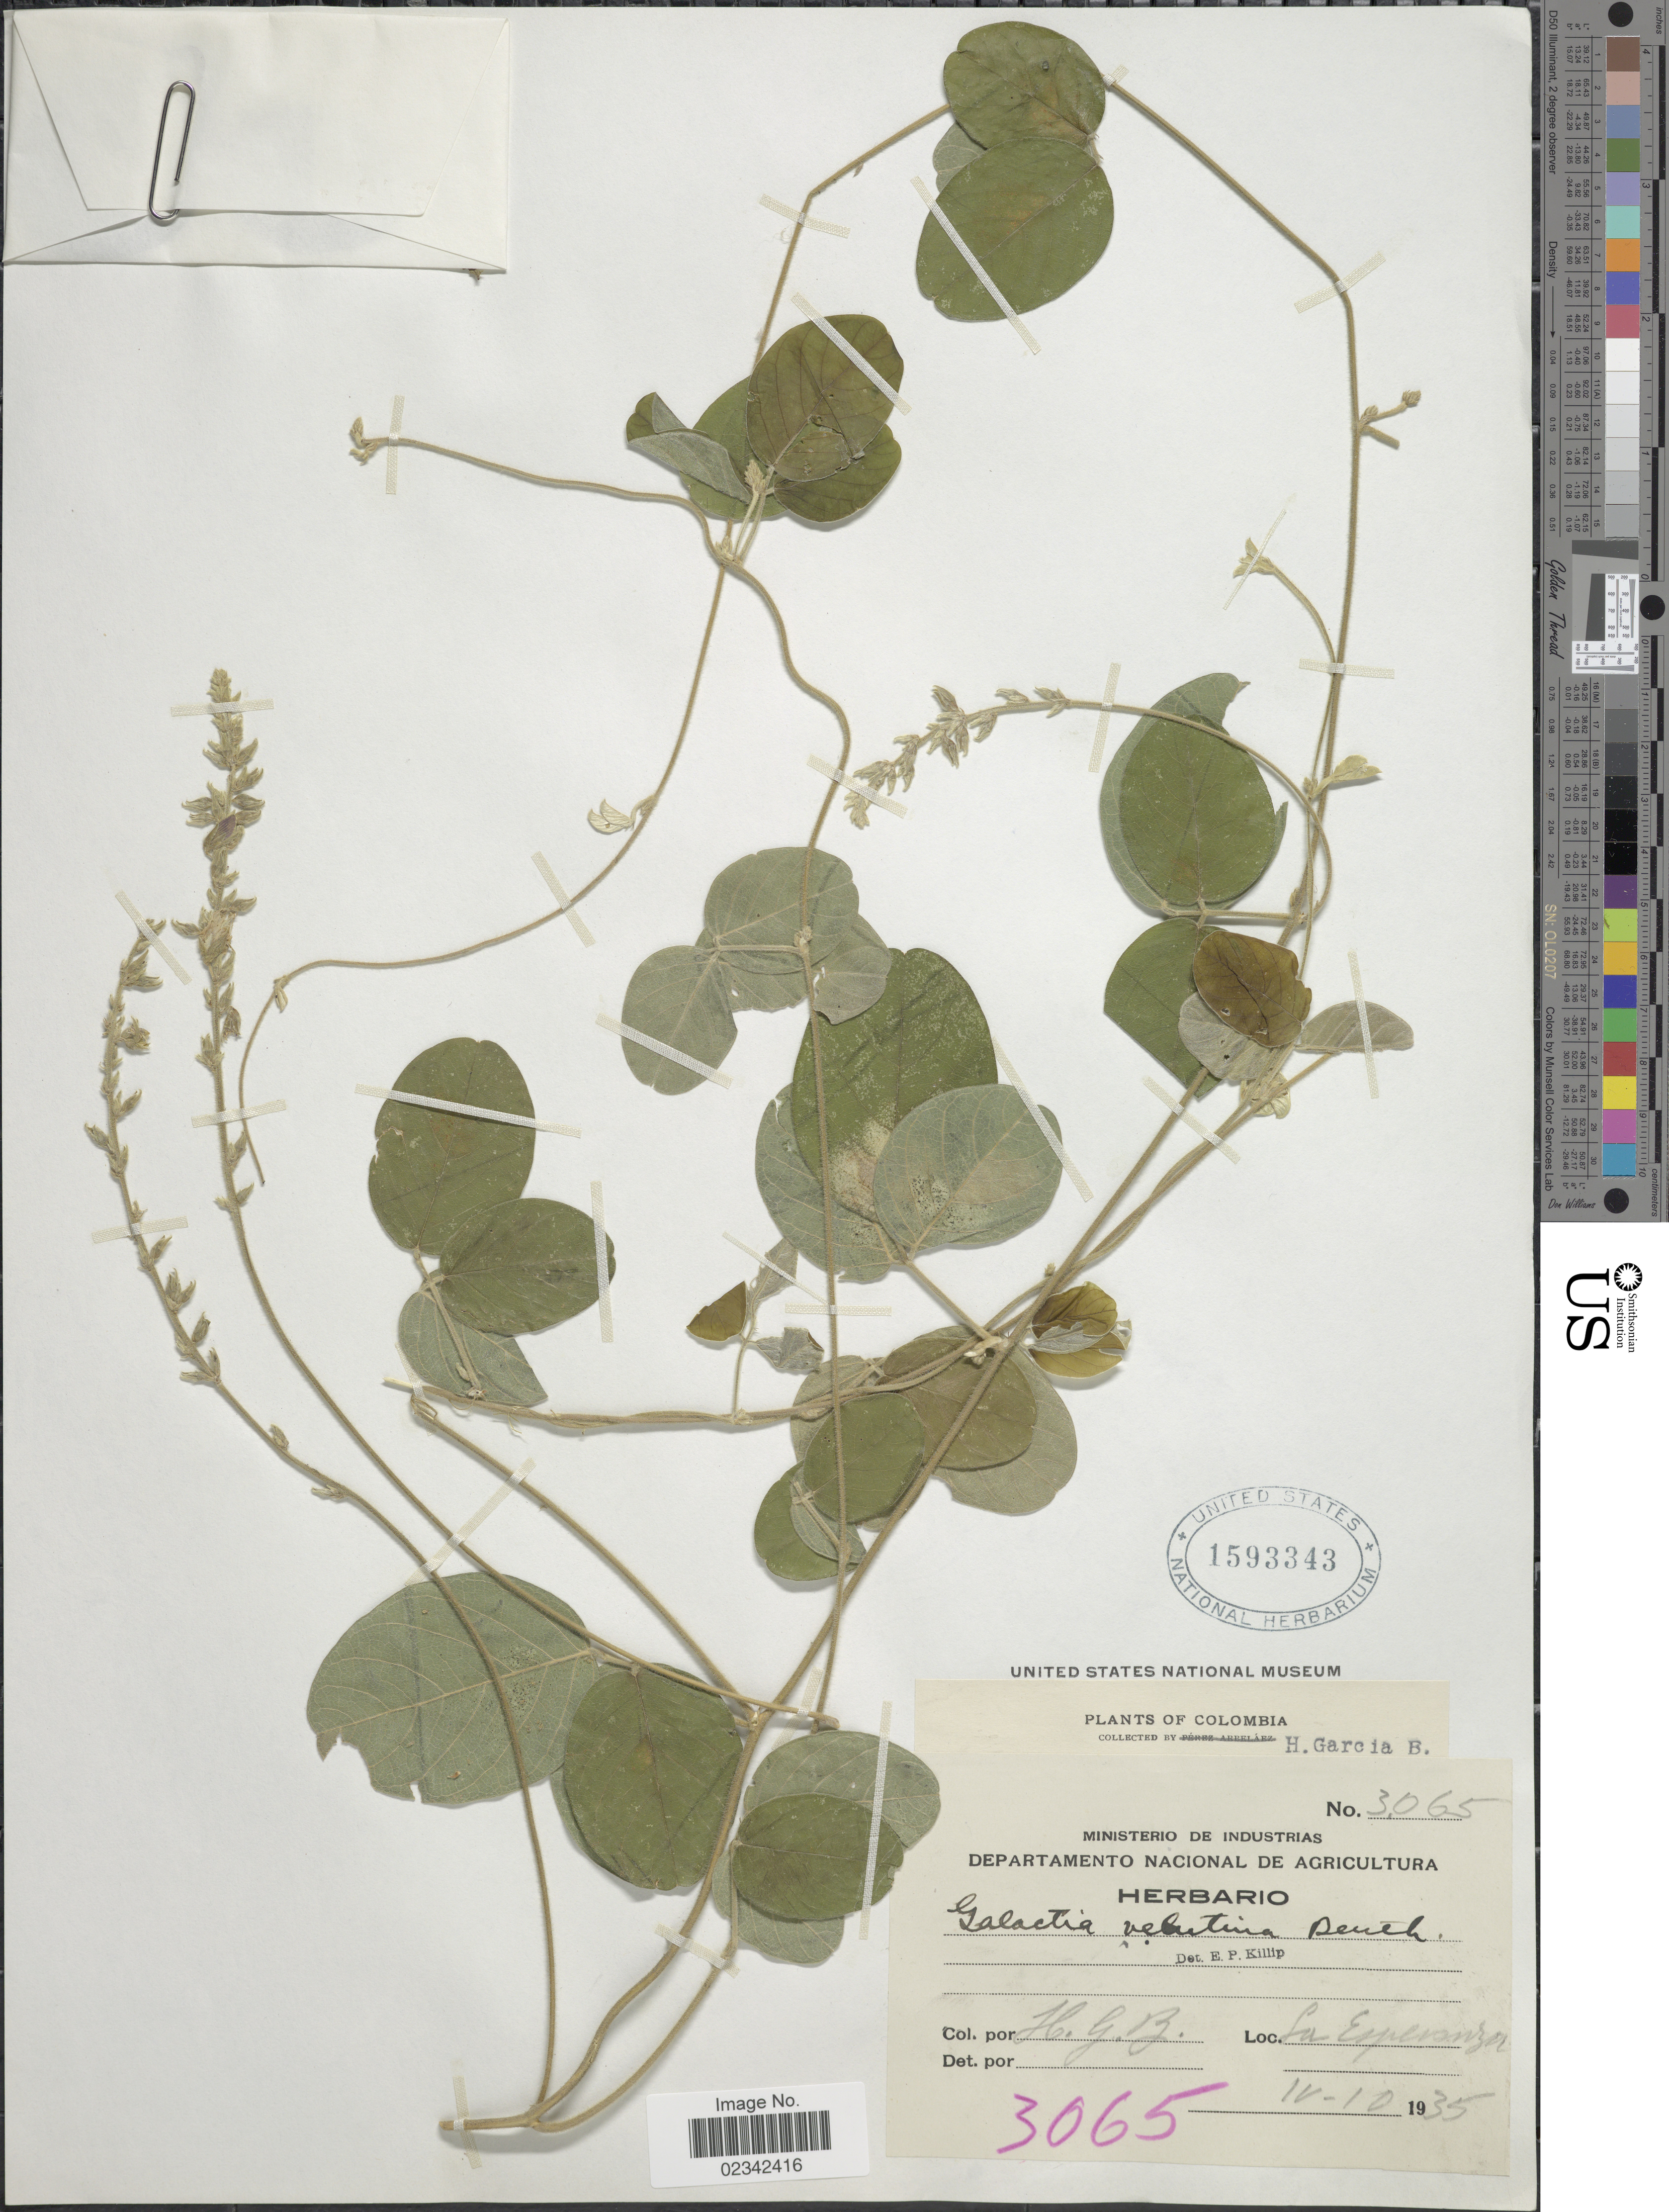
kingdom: Plantae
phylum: Tracheophyta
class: Magnoliopsida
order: Fabales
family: Fabaceae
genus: Galactia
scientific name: Galactia striata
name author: (Jacq.) Urb.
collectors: H. García Barriga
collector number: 3065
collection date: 1935-04-10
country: Colombia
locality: La Esperanza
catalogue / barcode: US 1593343